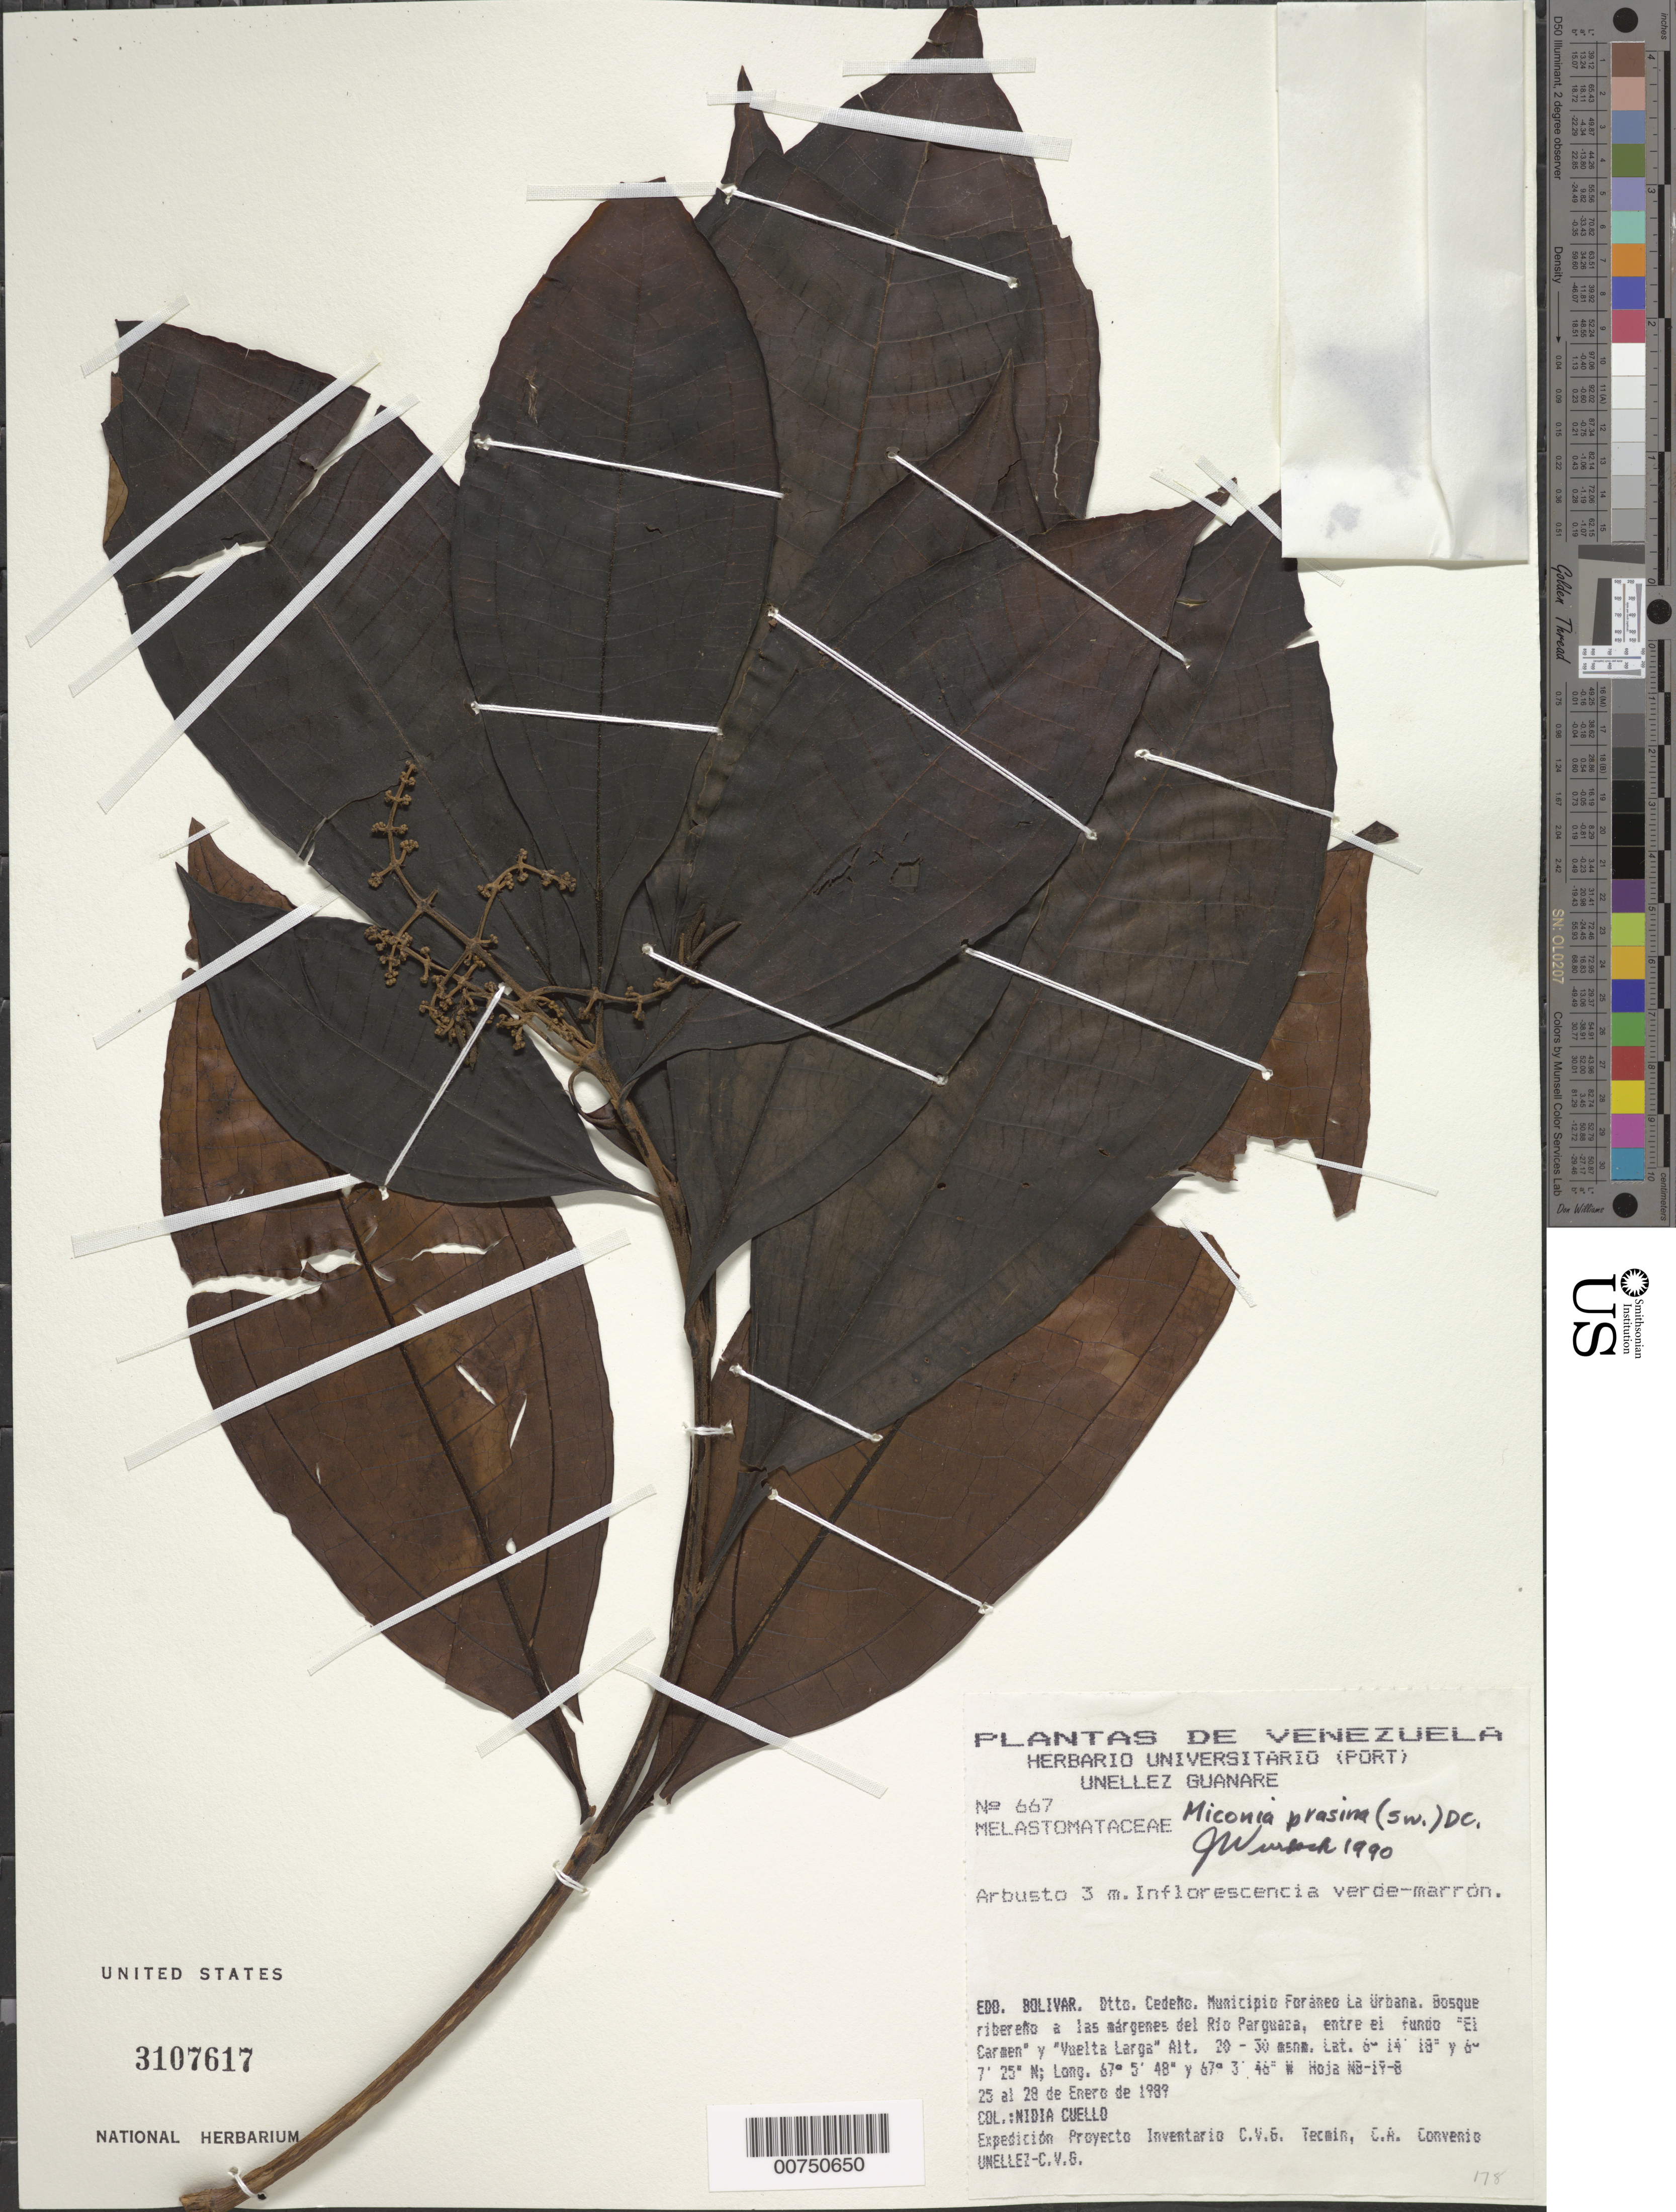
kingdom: Plantae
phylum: Tracheophyta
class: Magnoliopsida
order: Myrtales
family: Melastomataceae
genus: Miconia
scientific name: Miconia prasina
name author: (Sw.) DC.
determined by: Wurdack, John J., (US), US (UNITED STATES)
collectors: N. L. Cuello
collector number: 667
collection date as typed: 25-Jan-89 to 28-Jan-89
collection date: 1989-01-25/1989-01-28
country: Venezuela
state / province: Bolívar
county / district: Cedeño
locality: Rio Parguaza, entre el fundo 'El Carmen' y 'Vuelta Larga'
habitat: Bosque ribereno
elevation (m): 20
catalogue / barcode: US 3107617